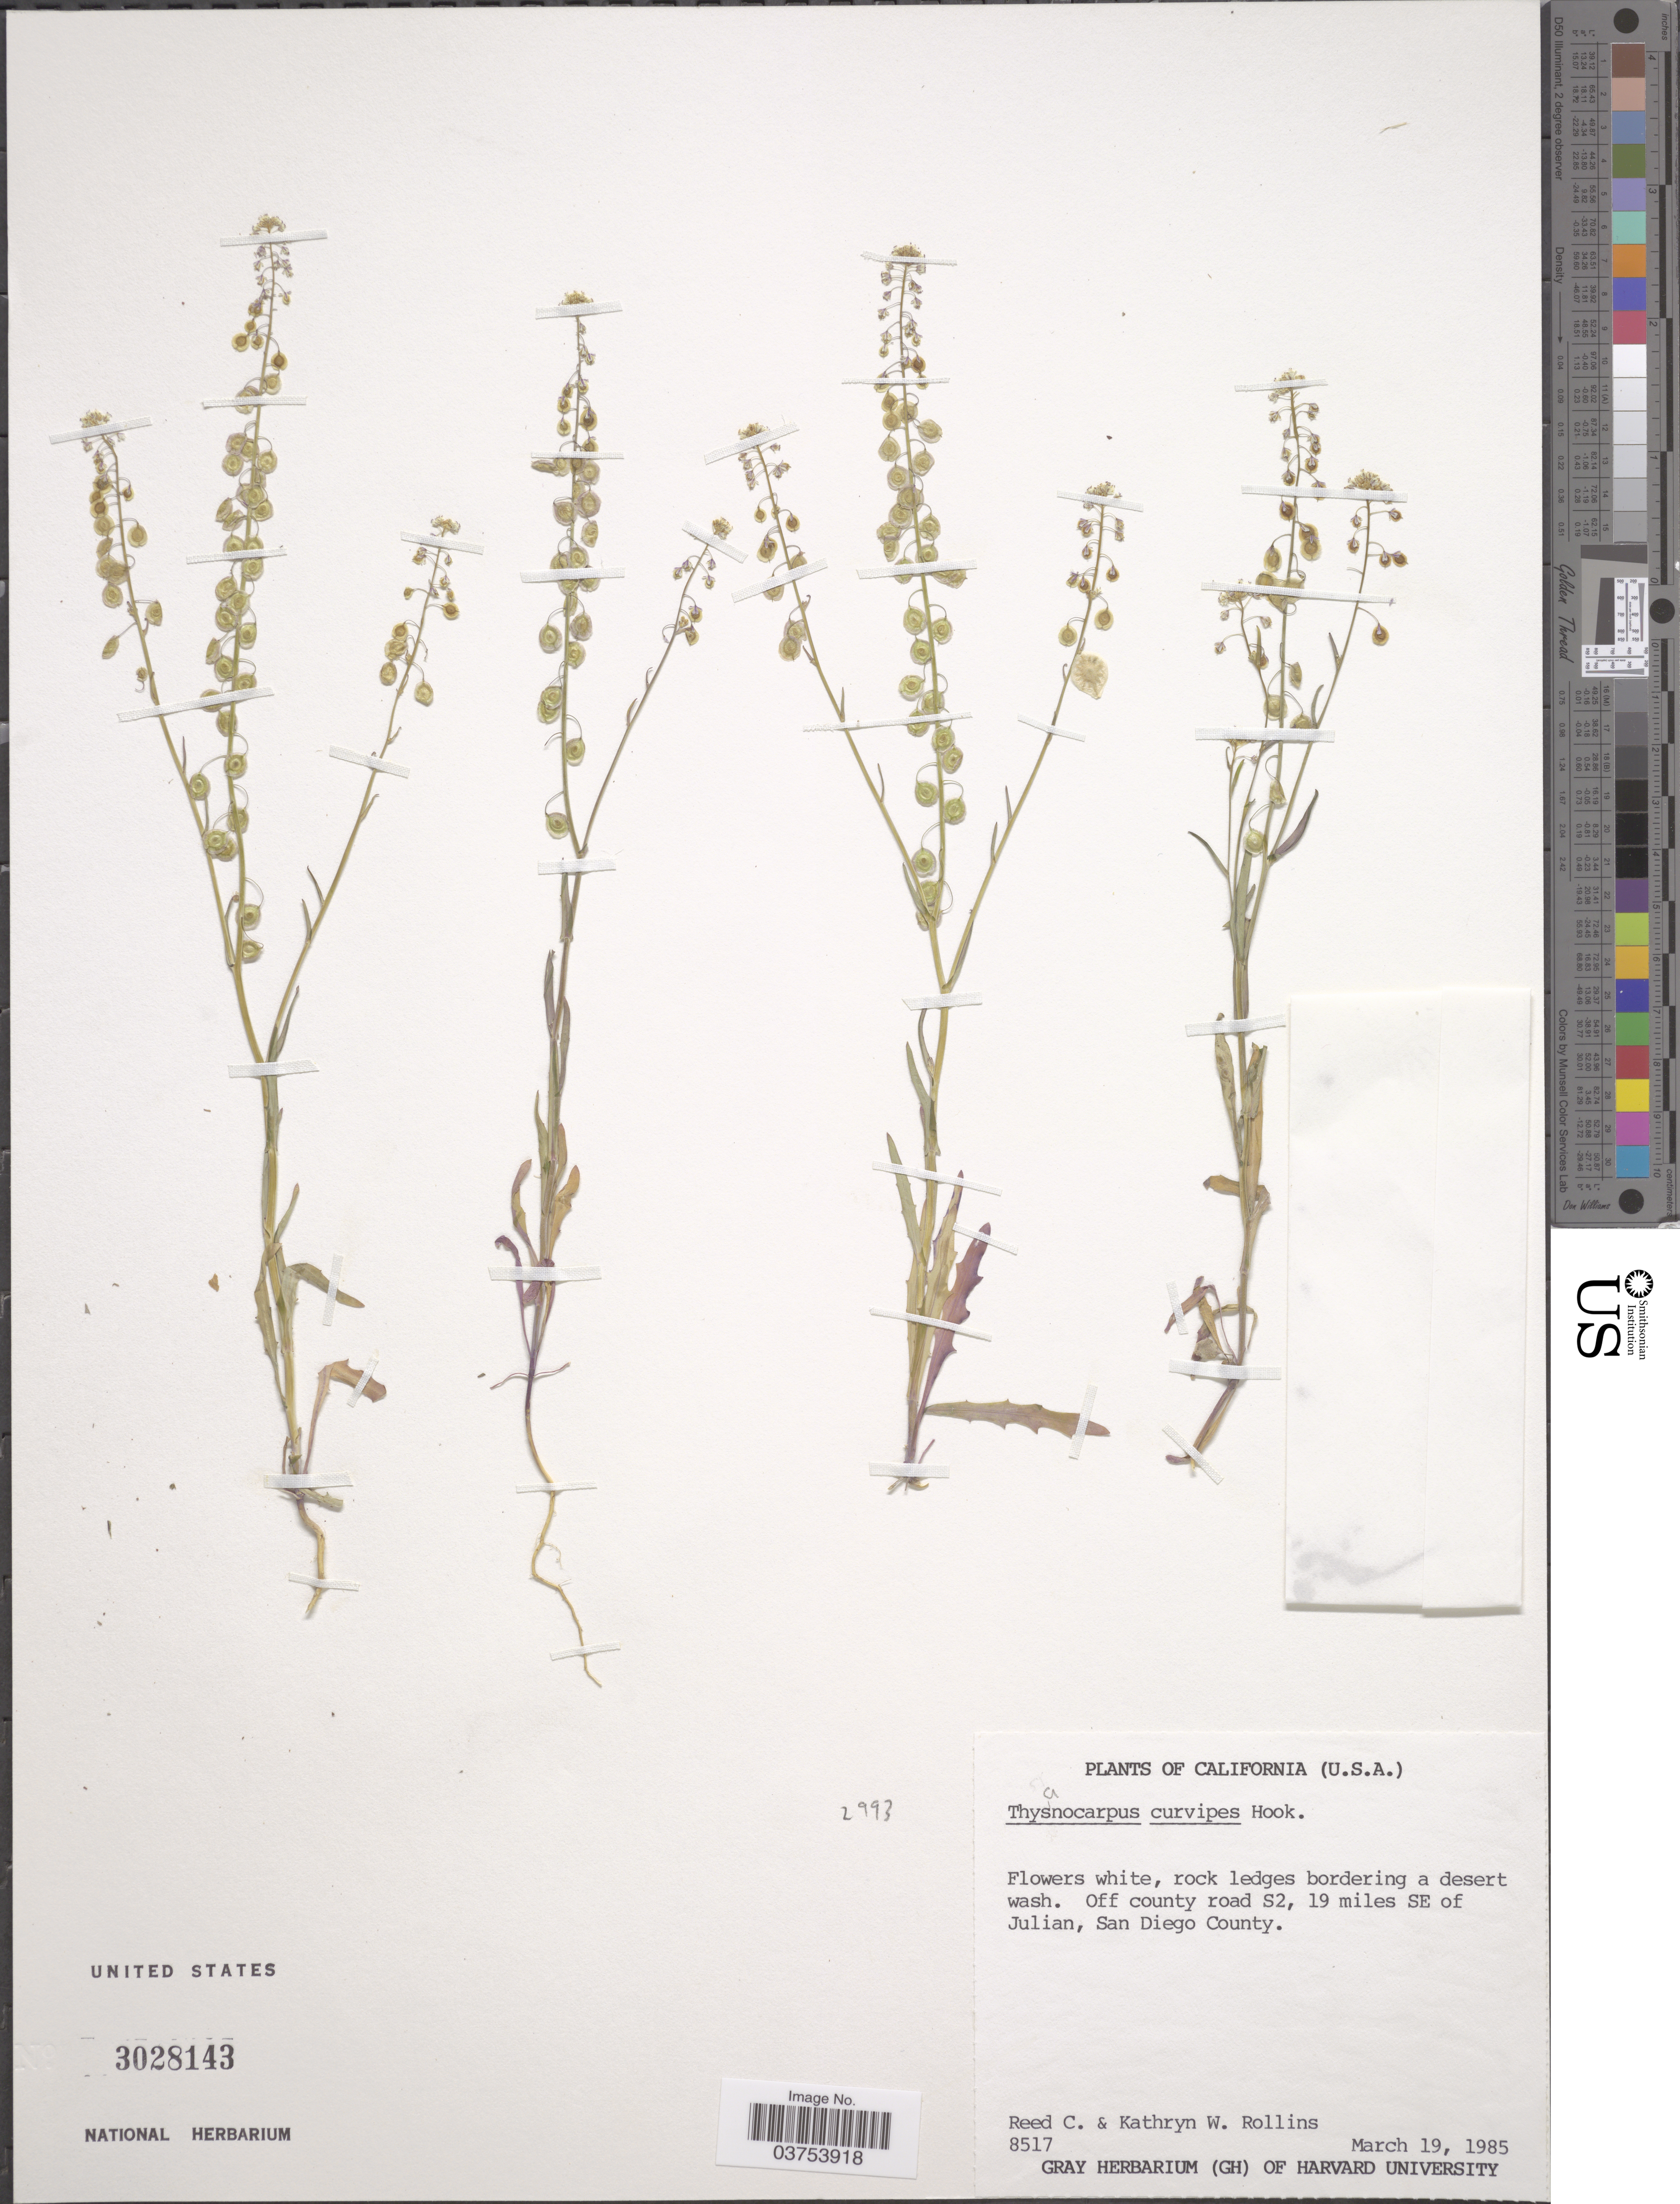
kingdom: Plantae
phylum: Tracheophyta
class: Magnoliopsida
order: Brassicales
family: Brassicaceae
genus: Thysanocarpus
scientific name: Thysanocarpus curvipes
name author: Hook.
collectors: R. C. Rollins & K. W. Rollins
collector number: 8517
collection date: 1985-03-19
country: United States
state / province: California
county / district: San Diego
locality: Off county road S2, 19 miles SE of Julian, San Diego County.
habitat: rock ledges bordering a desert wash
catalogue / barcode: US 3028143